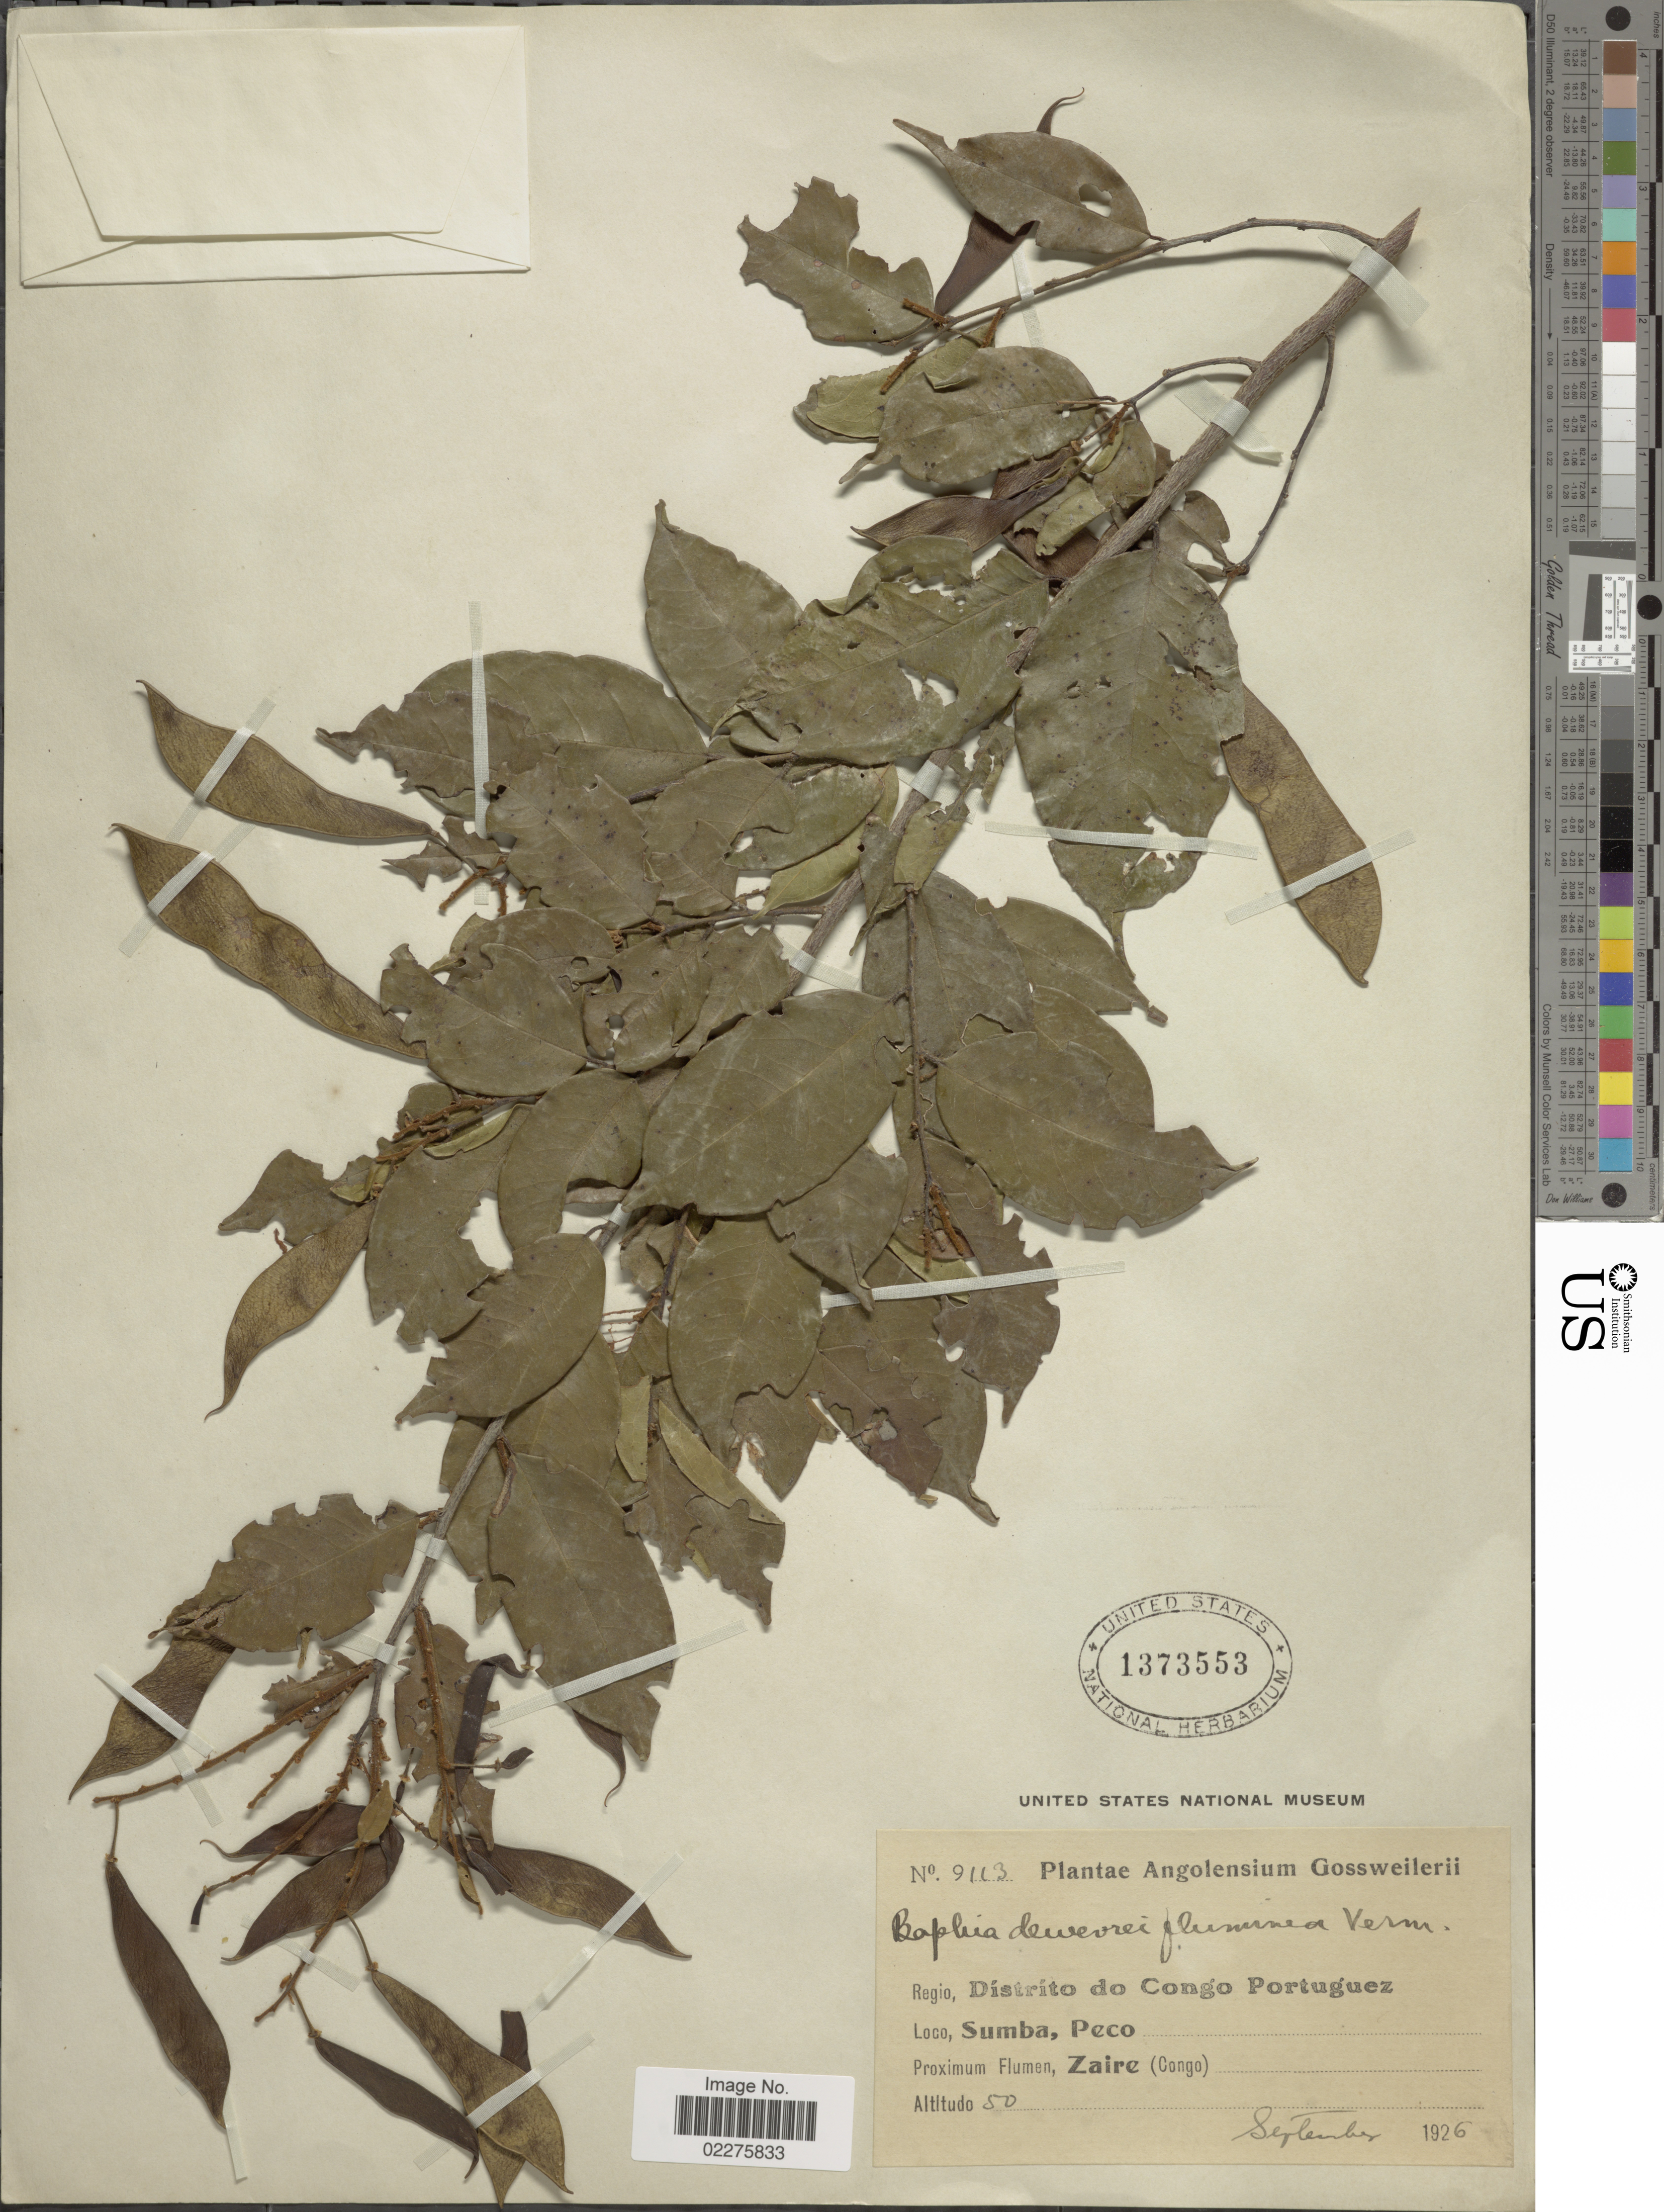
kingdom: Plantae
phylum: Tracheophyta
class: Magnoliopsida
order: Fabales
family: Fabaceae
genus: Baphia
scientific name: Baphia dewevrei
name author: De Wild.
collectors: -. Gossweiler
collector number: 9113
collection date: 1926-09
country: Angola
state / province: Zaire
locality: Angolensium. Regio, Distrito do Congo Portuguez. Sumba, Peco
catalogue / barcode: US 1373553